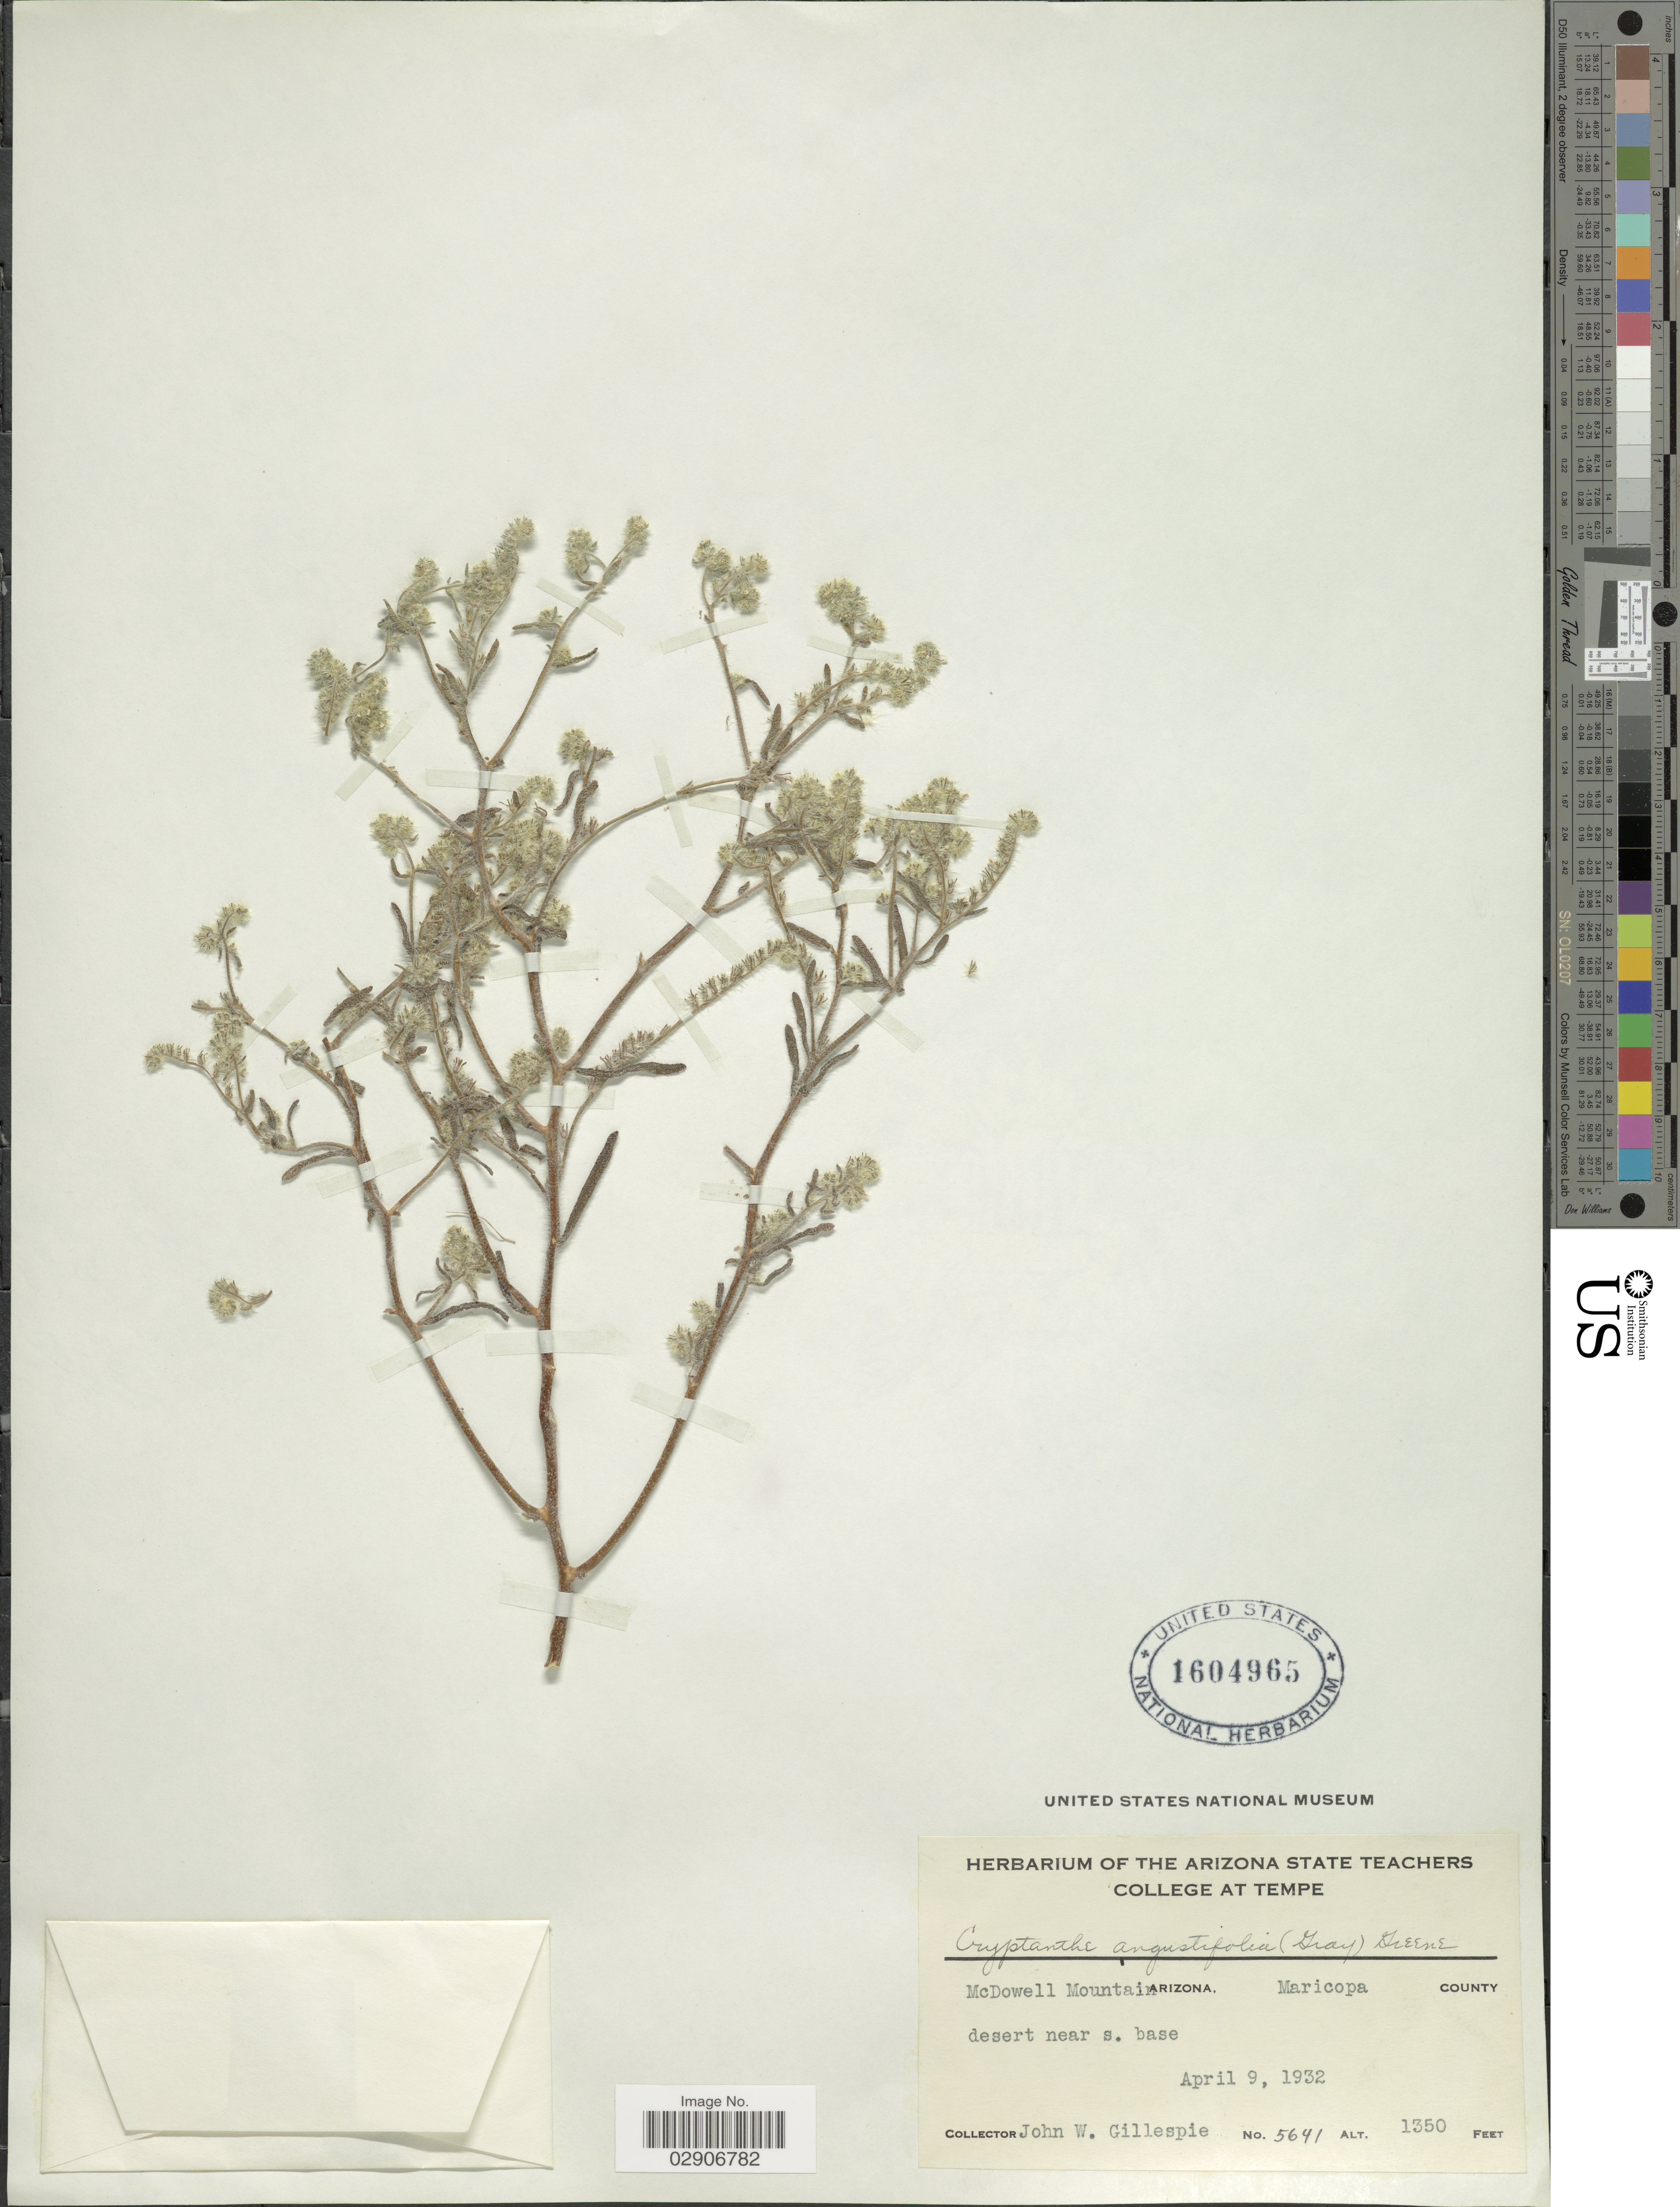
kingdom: Plantae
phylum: Tracheophyta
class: Magnoliopsida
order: Boraginales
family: Boraginaceae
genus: Cryptantha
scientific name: Cryptantha angustifolia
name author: (Torr.) Greene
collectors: J. W. Gillespie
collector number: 5641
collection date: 1932-04-09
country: United States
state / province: Arizona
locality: McDowell Mountain. Maricopa County. Desert near S. base.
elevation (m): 411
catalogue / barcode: US 1604965